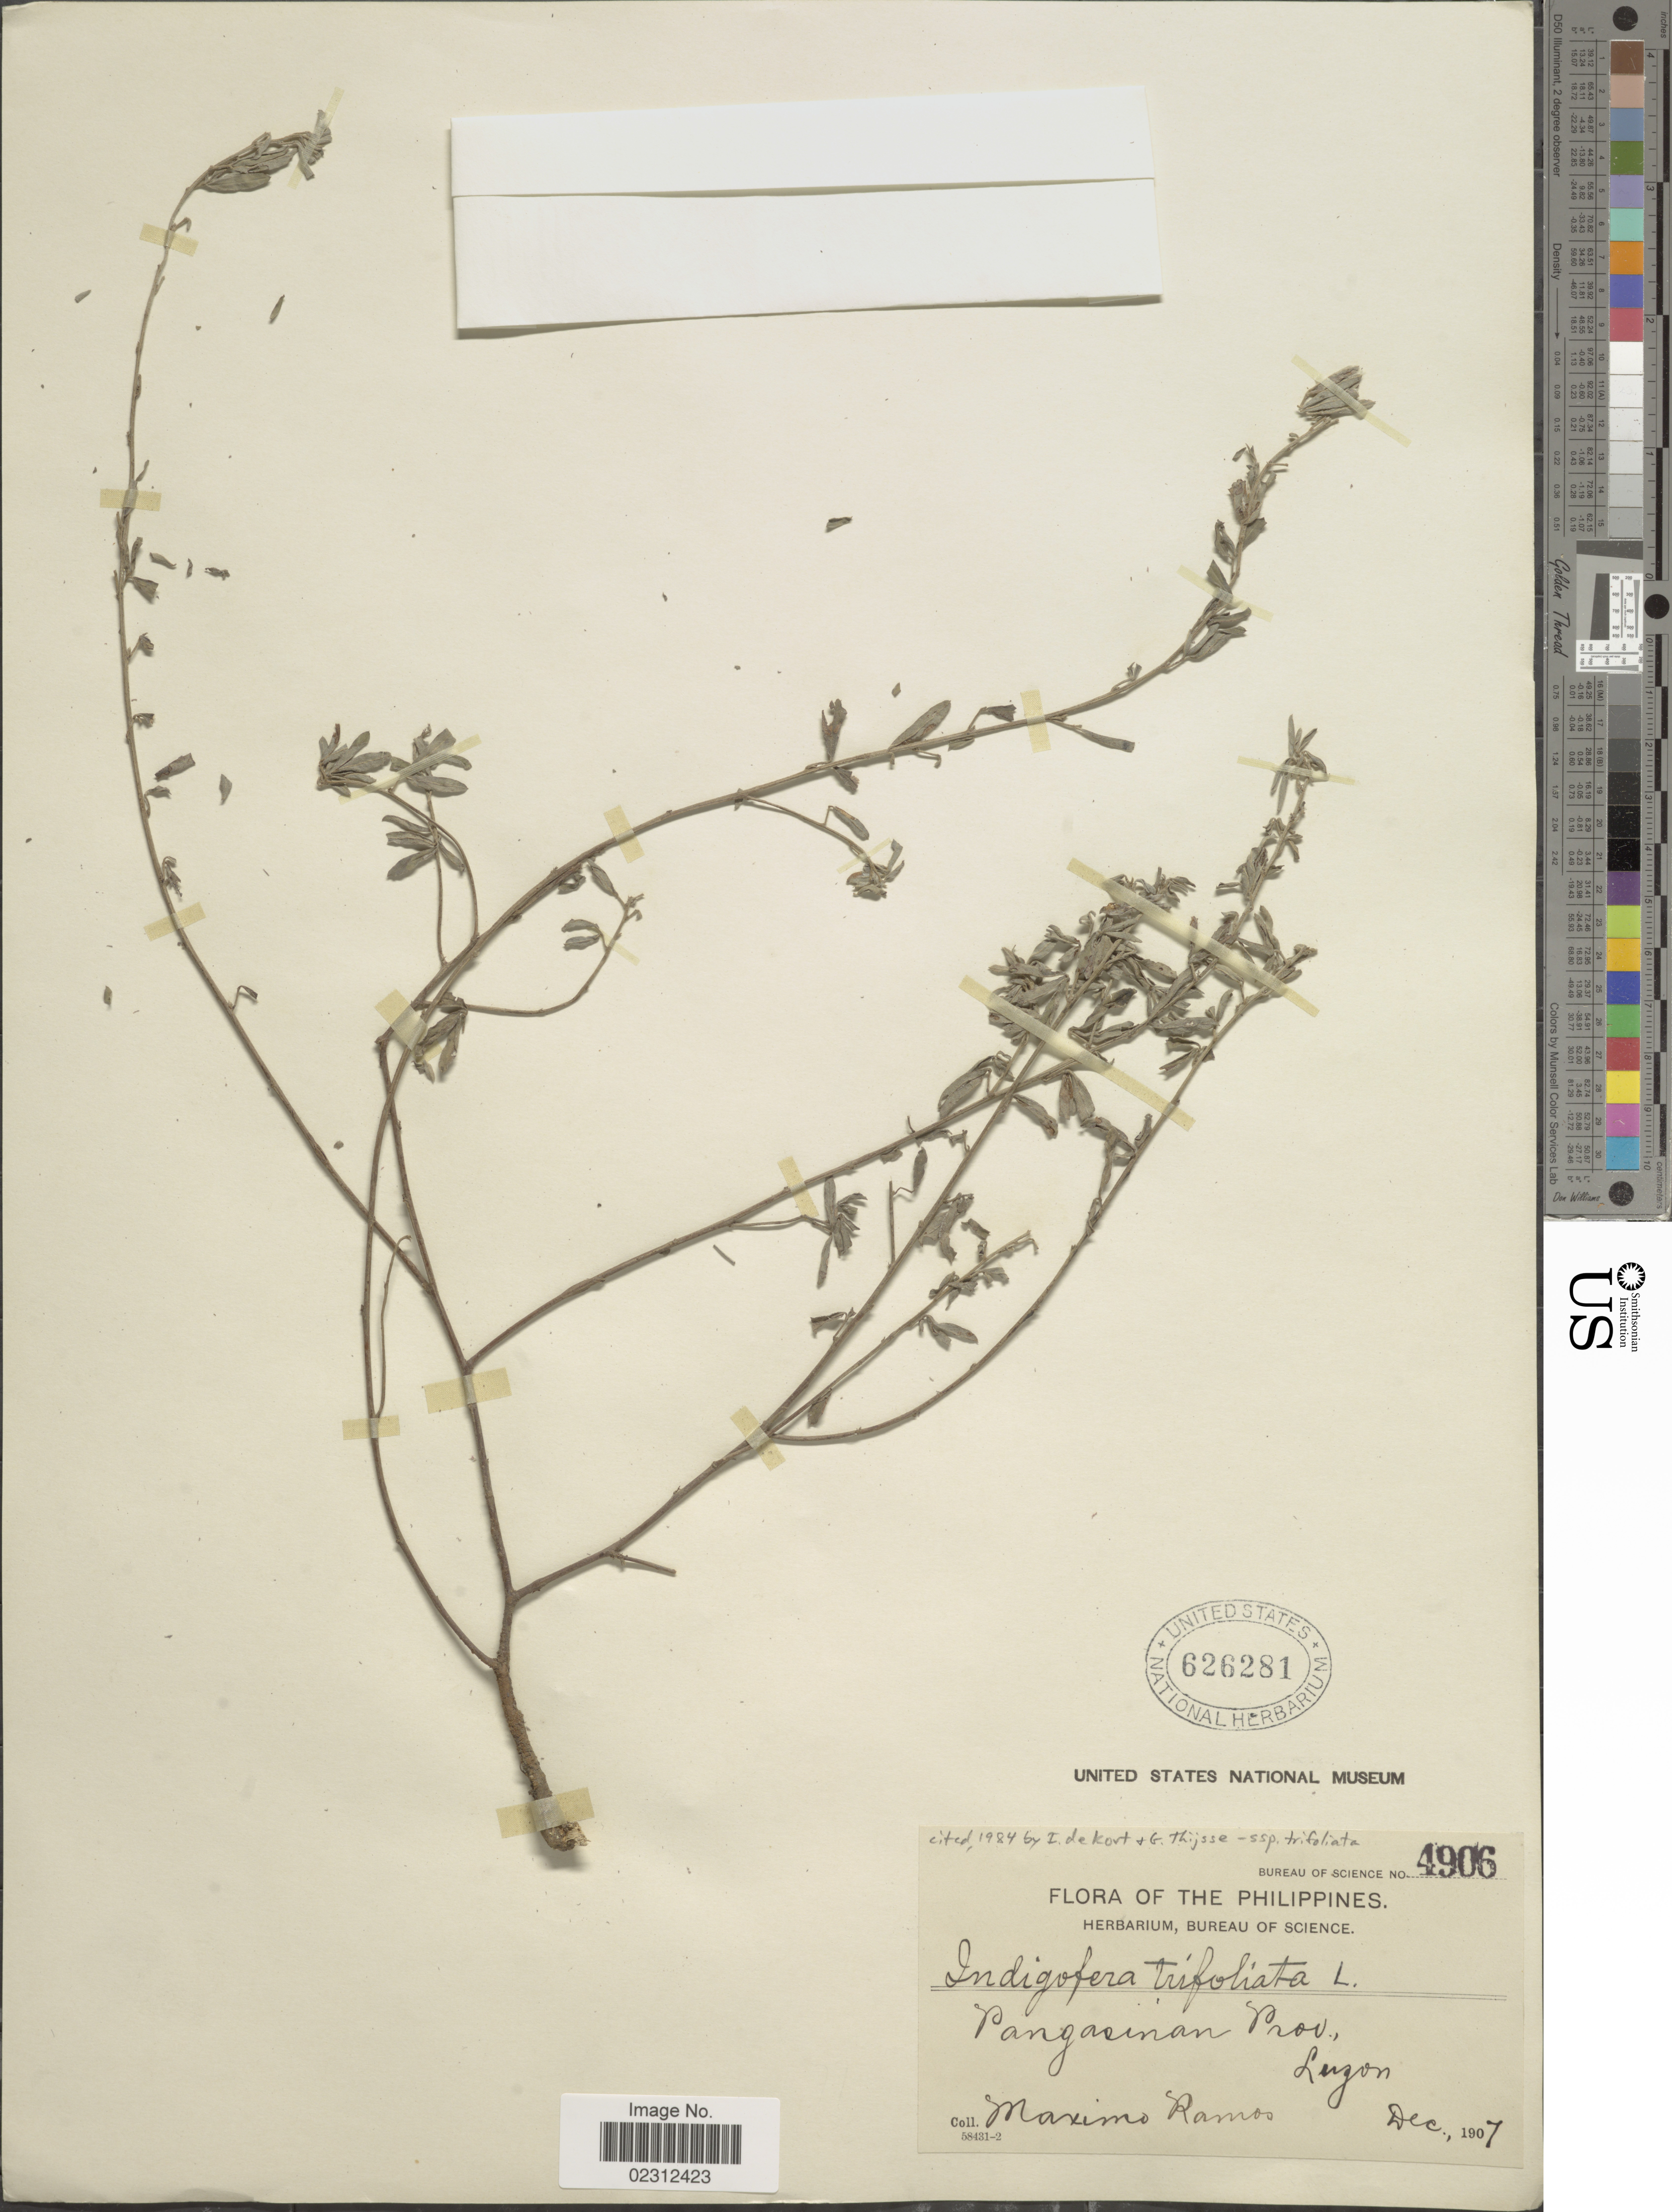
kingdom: Plantae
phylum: Tracheophyta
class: Magnoliopsida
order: Fabales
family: Fabaceae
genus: Indigofera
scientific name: Indigofera trifoliata subsp. trifoliata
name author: L.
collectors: M. Ramos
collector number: Bureau Of Science 4906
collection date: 1907-12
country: Philippines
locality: Pangasinan Prov., Luzon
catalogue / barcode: US 626281